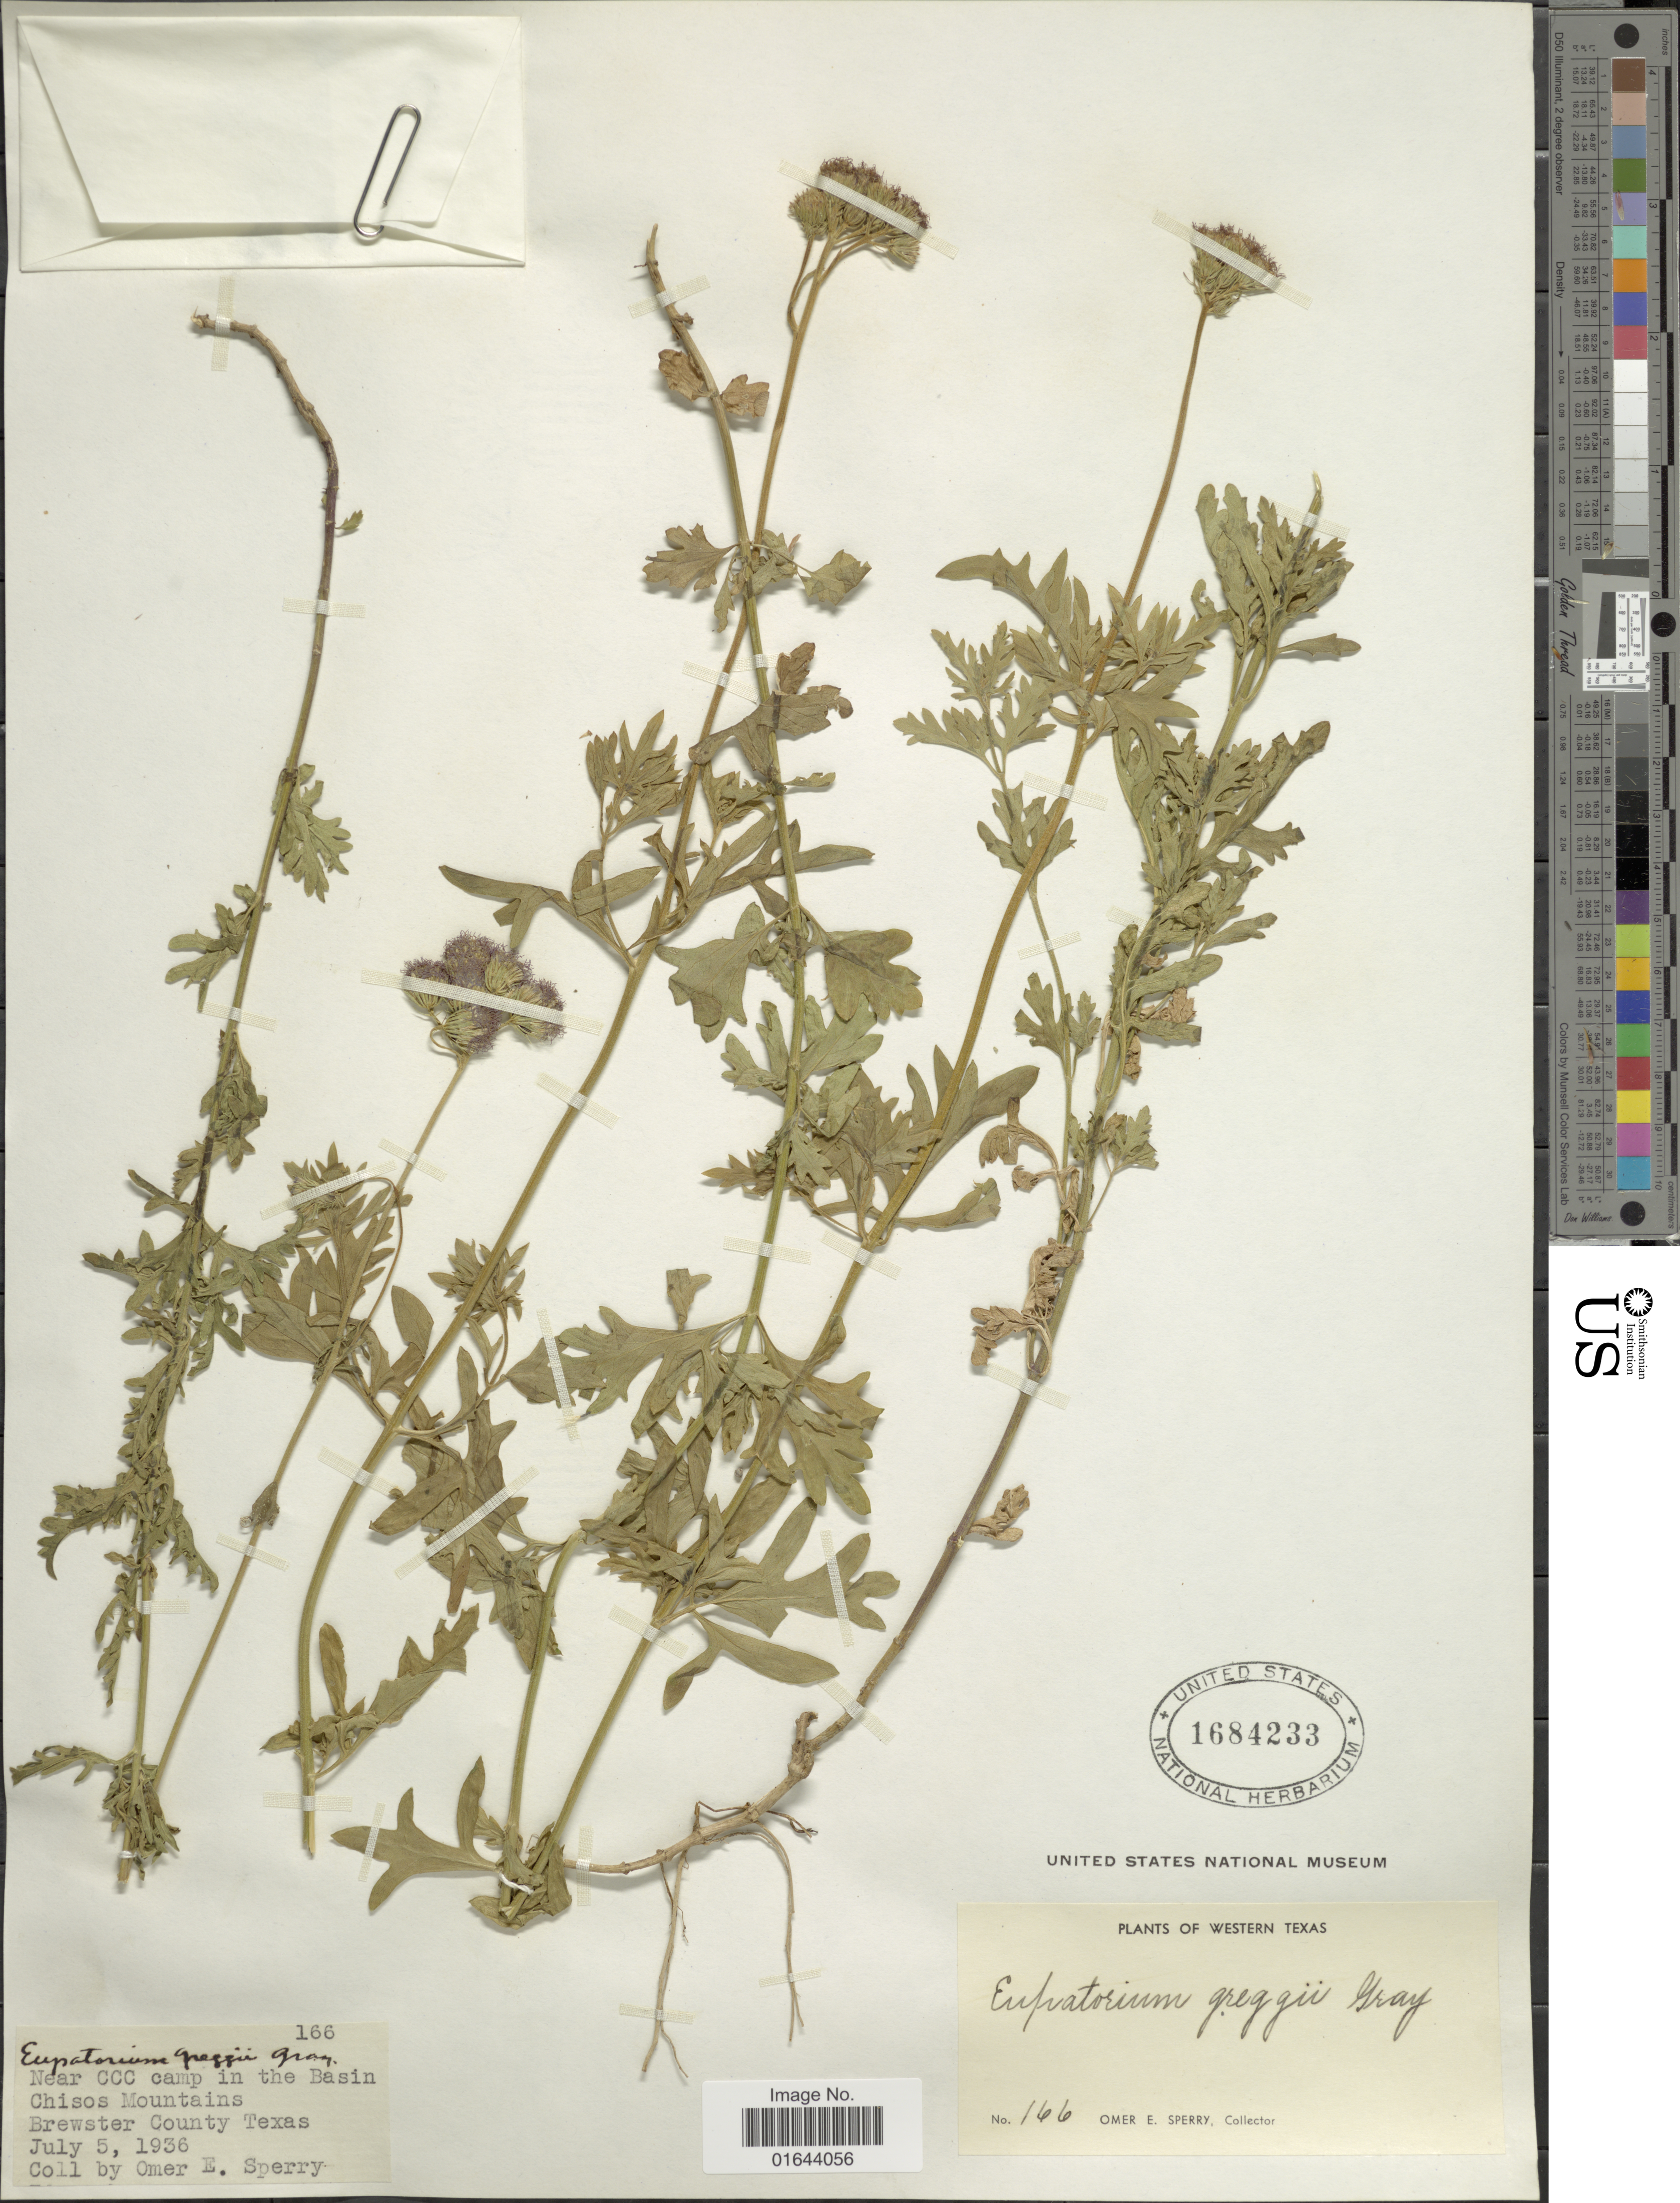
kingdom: Plantae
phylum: Tracheophyta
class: Magnoliopsida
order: Asterales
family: Asteraceae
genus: Conoclinium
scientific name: Conoclinium greggii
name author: (A. Gray) Small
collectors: O. E. Sperry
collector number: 166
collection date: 1936-07-05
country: United States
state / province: Texas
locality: Near CCC camp in the Basin Chisos Mountains, Brewster County Texas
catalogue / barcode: US 1684233